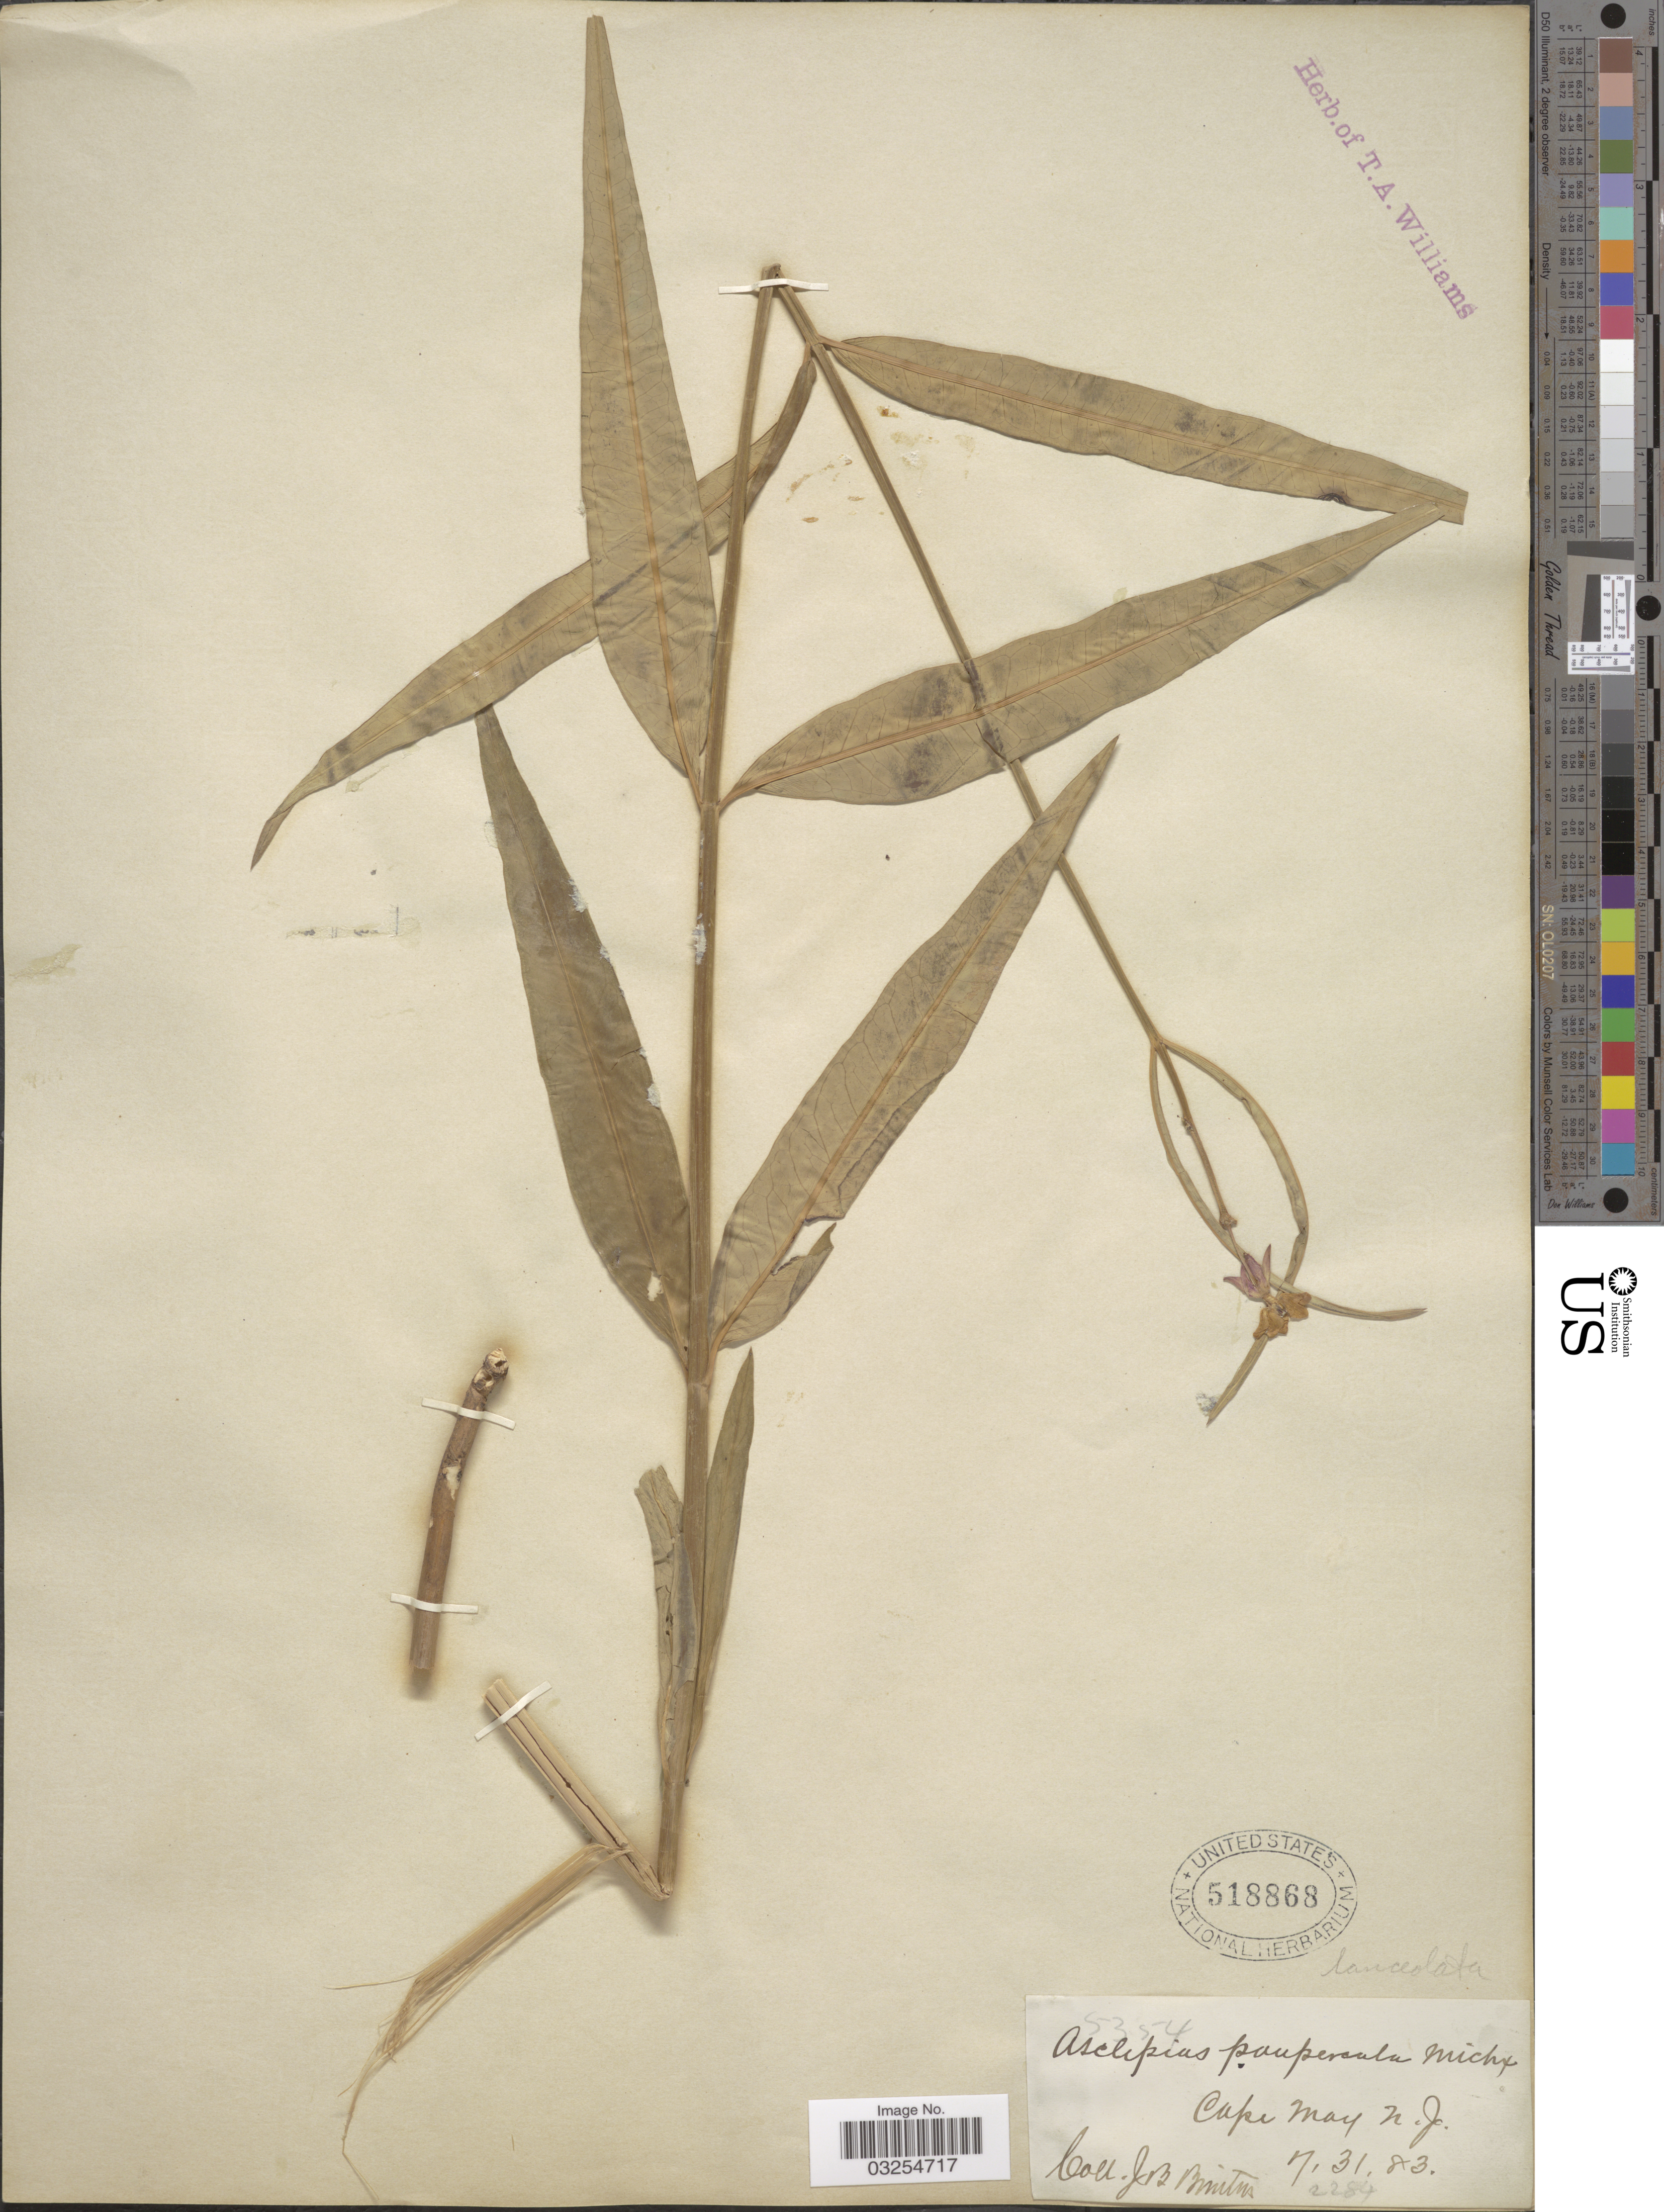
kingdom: Plantae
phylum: Tracheophyta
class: Magnoliopsida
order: Gentianales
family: Apocynaceae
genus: Asclepias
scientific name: Asclepias lanceolata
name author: Walter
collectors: J. Brinton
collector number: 2284?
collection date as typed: Transcribed d/m/y: 31/7/83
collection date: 1883-07-31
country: United States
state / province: New Jersey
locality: Cape May.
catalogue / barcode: US 518868